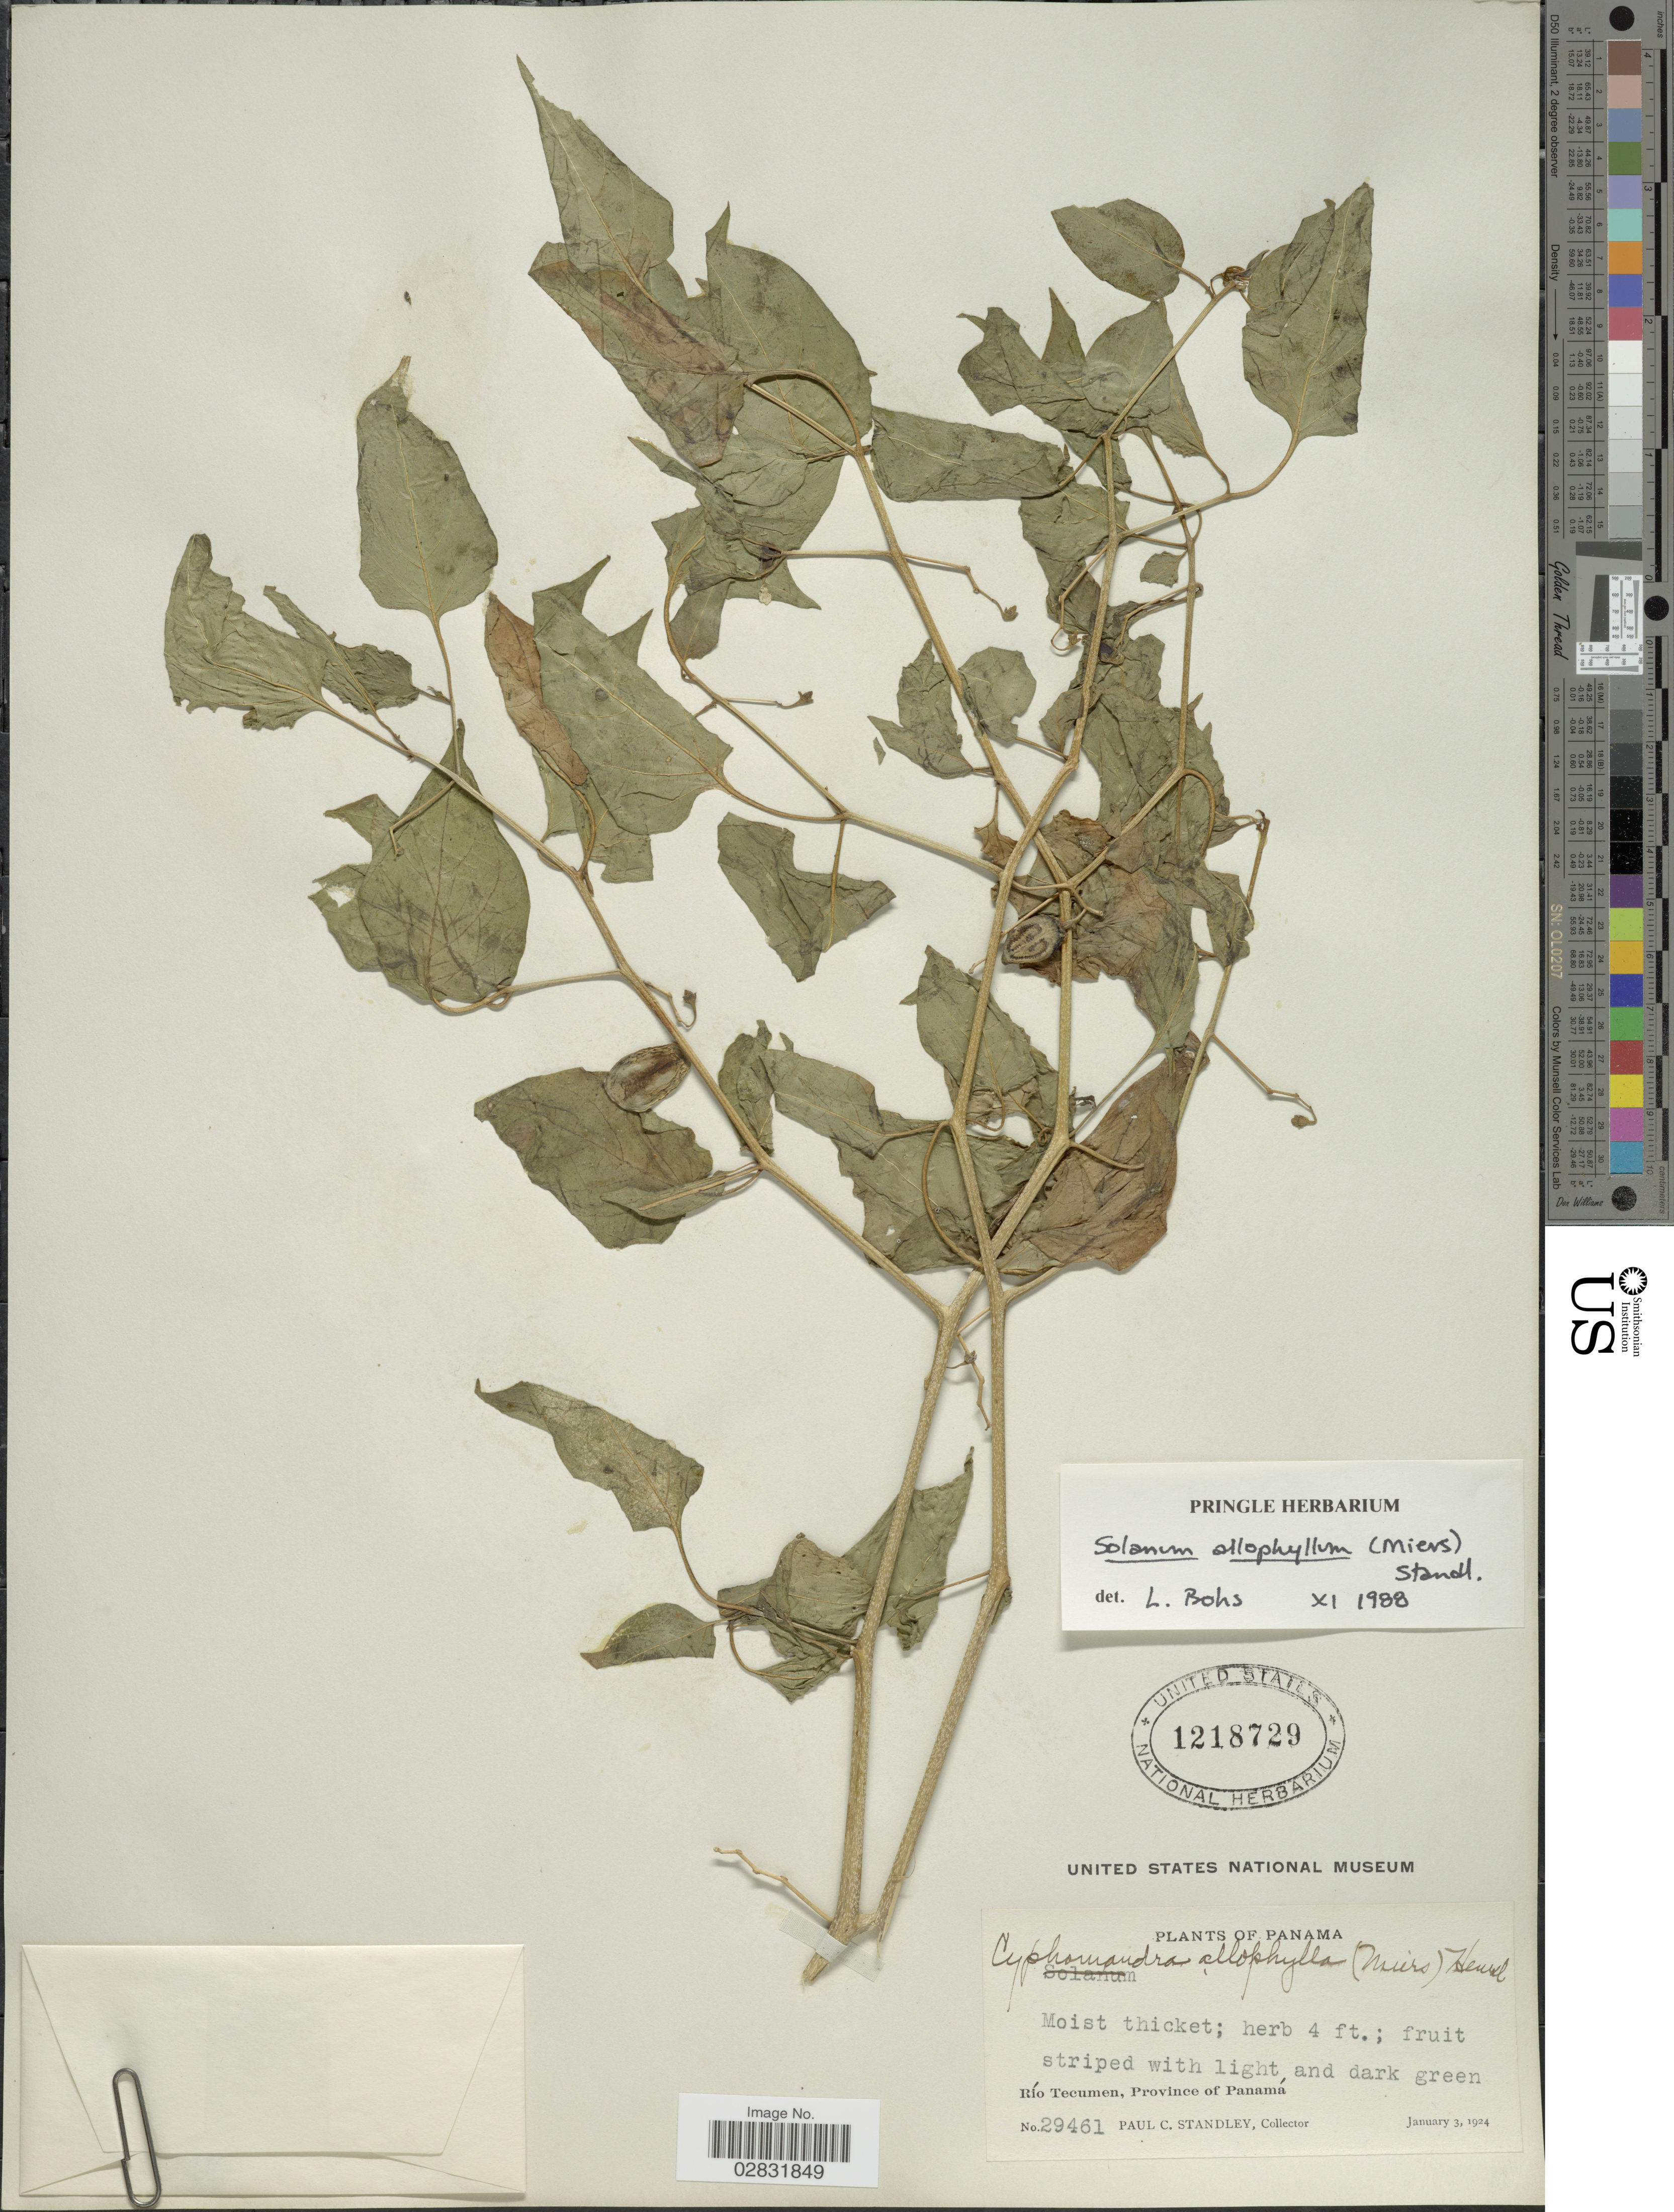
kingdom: Plantae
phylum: Tracheophyta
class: Magnoliopsida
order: Solanales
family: Solanaceae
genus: Solanum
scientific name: Solanum allophyllum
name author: (Miers) Sendtn.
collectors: P. C. Standley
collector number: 29461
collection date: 1924-01-03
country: Panama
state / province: Panamá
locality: Río Tecumen.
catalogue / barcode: US 1218729